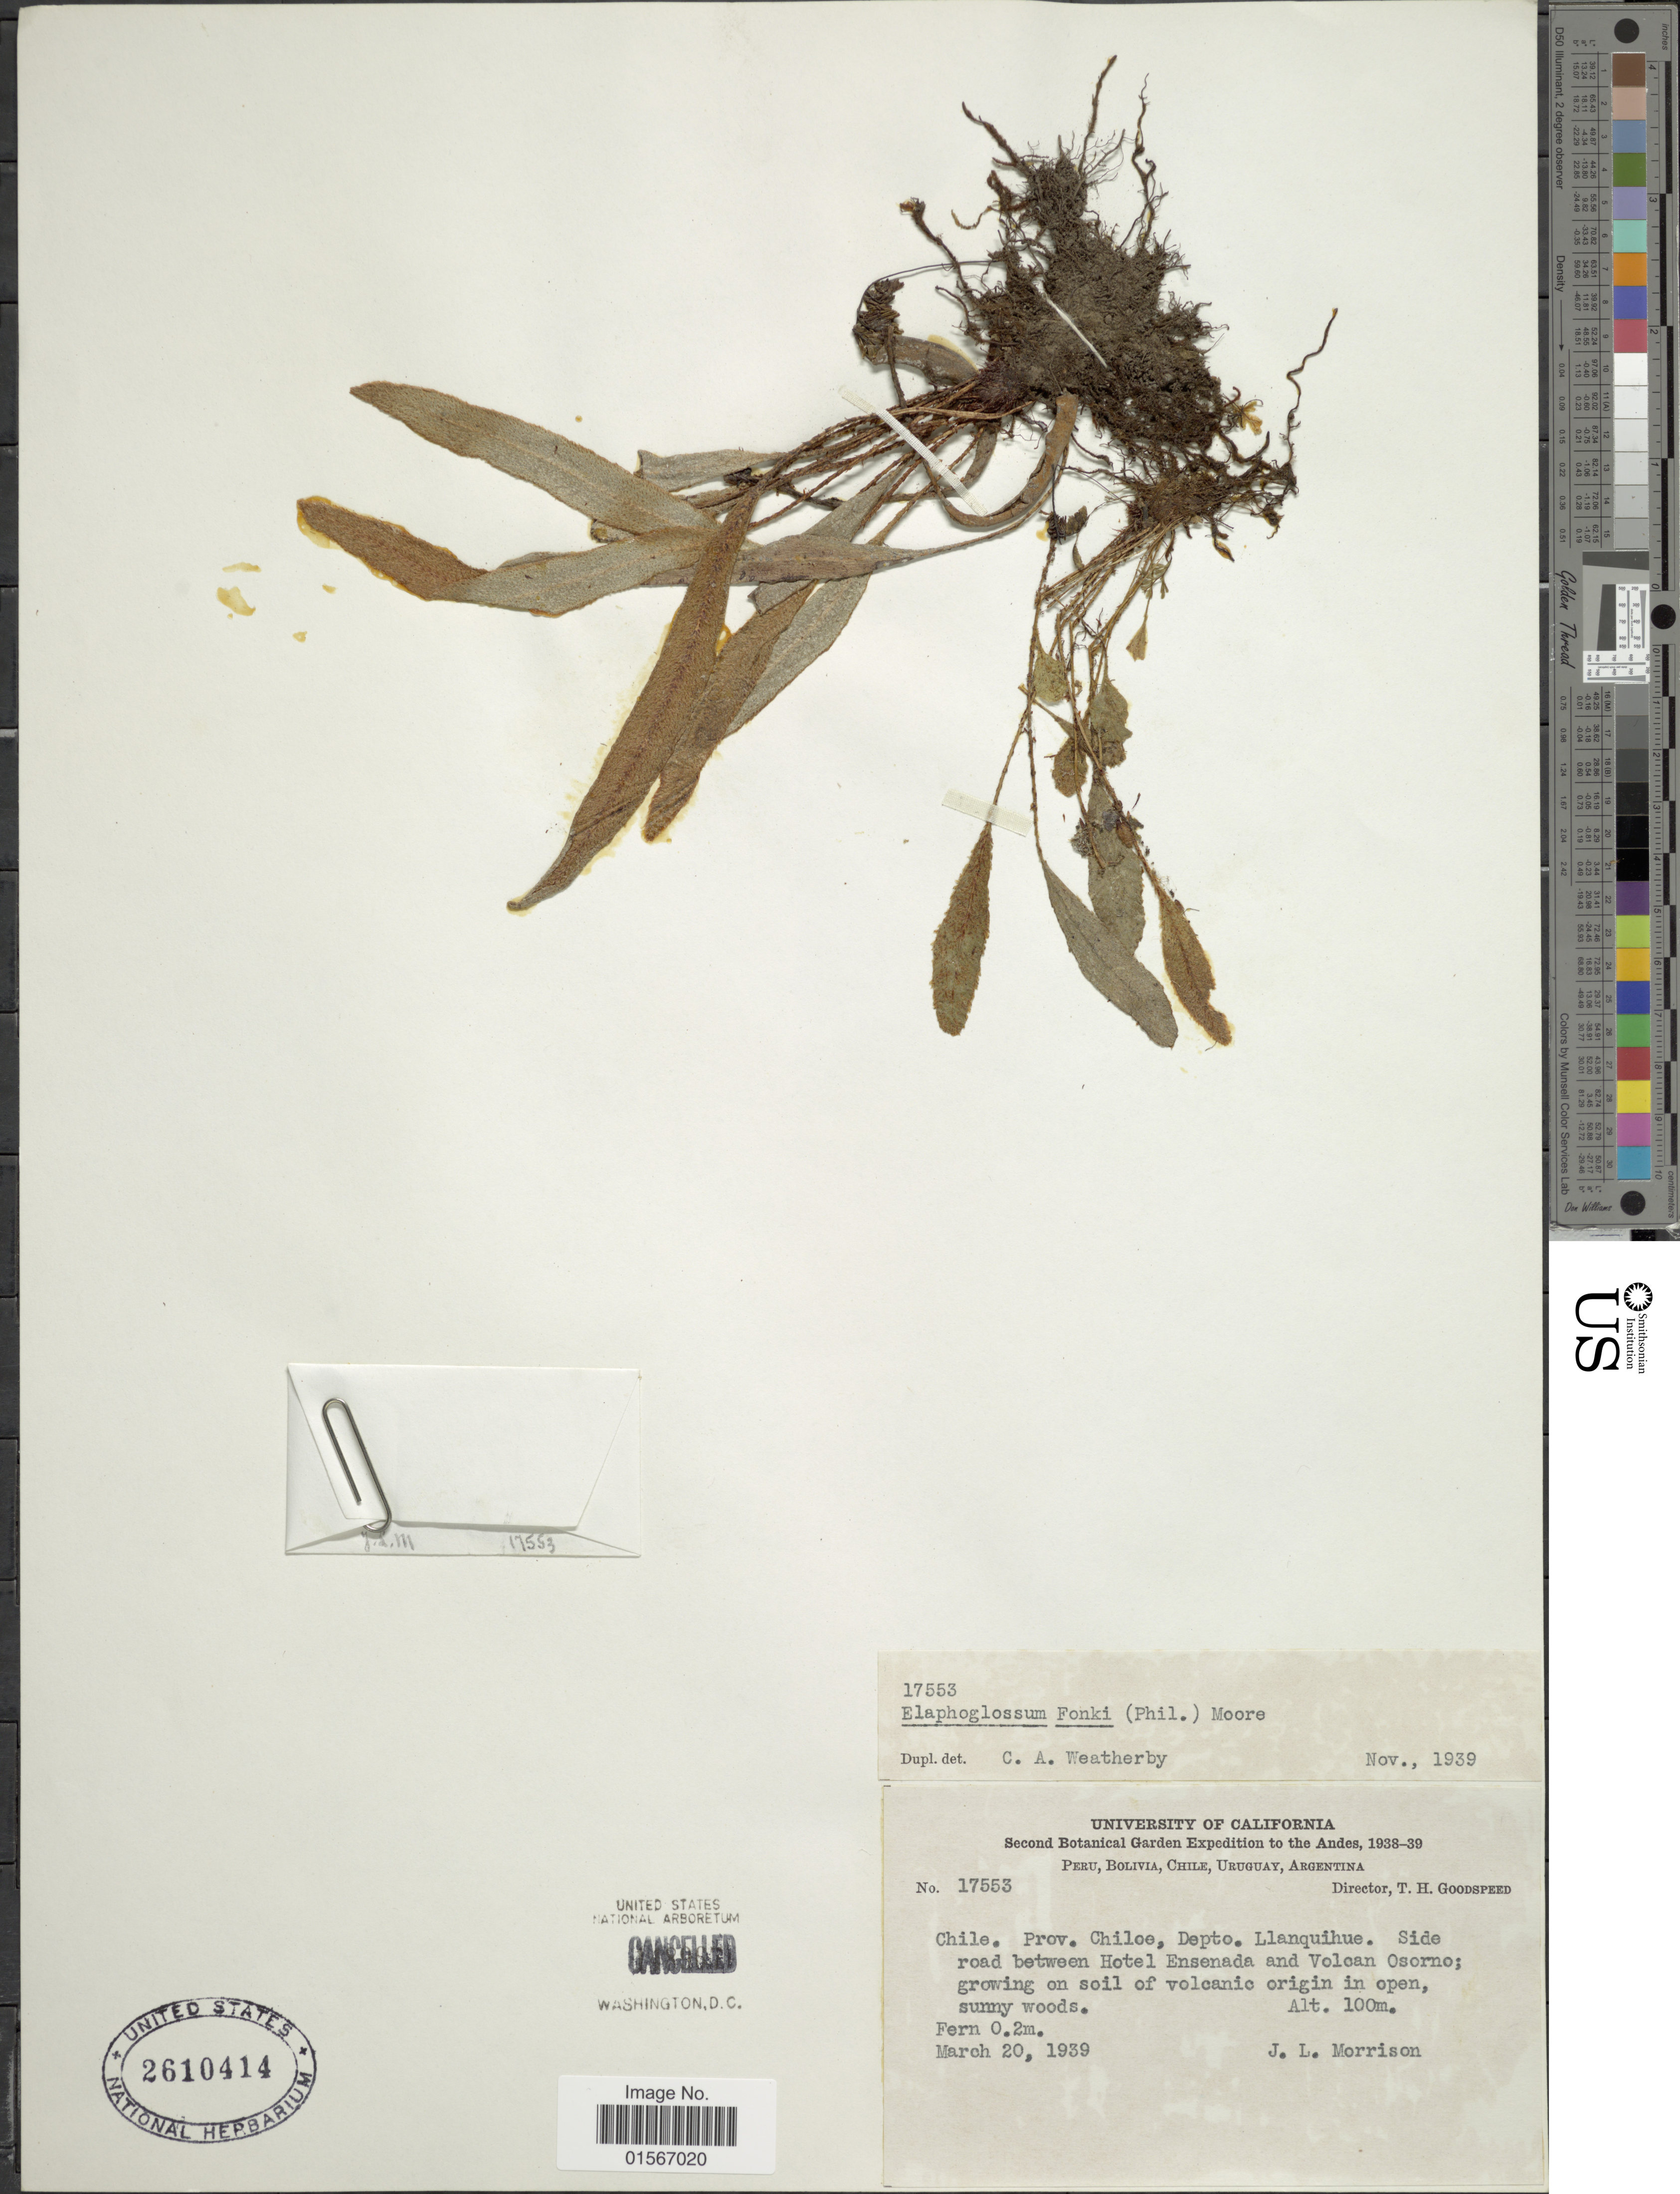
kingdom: Plantae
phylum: Tracheophyta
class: Polypodiopsida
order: Polypodiales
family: Dryopteridaceae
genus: Elaphoglossum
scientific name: Elaphoglossum mathewsii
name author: (Fée) T. Moore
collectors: J. L. Morrison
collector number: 17553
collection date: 1939-03-20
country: Chile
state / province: Arica y Parinacota (XV)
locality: Prov. Chiloe, Depto Llanquihue. Side road between Hotel Ensenada and Volcan Osorno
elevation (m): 100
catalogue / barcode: US 2610414